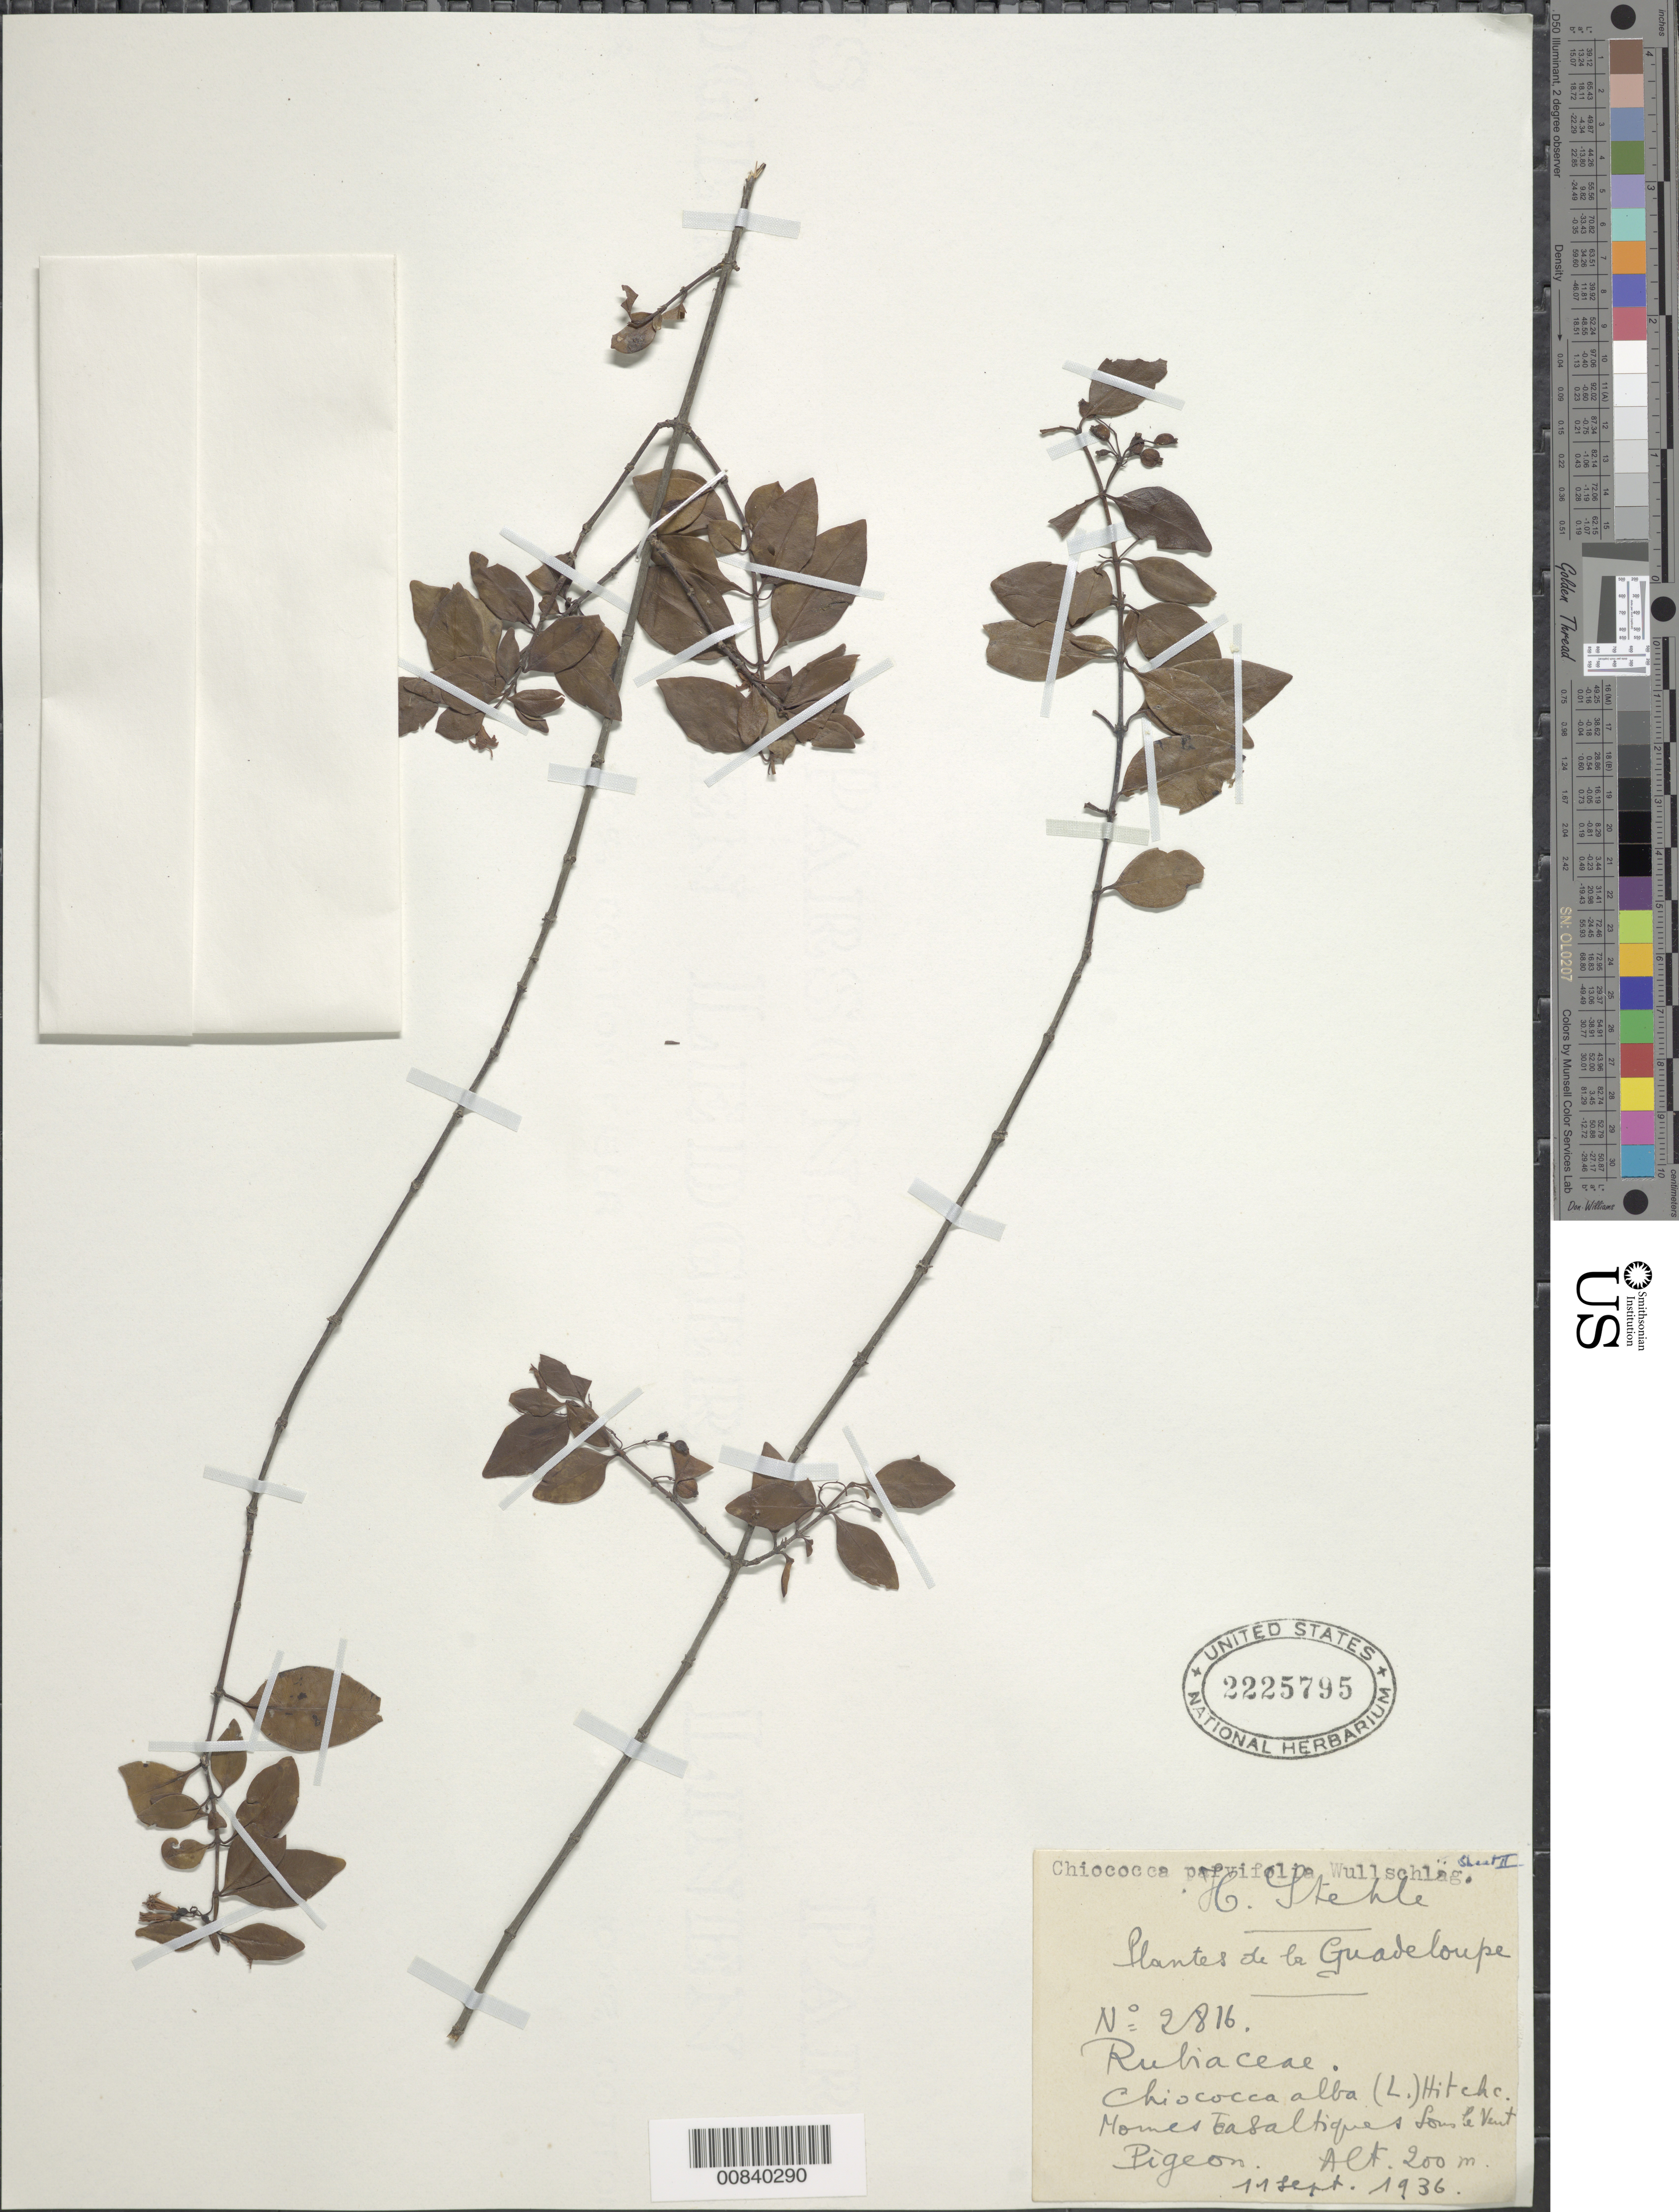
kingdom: Plantae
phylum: Tracheophyta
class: Magnoliopsida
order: Gentianales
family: Rubiaceae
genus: Chiococca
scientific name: Chiococca alba subsp. alba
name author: (L.) Hitchc.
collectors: H. Stehlé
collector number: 2816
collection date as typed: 11 Sep 1936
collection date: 1936-09-11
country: Guadeloupe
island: Basse Terre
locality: Mornes, sous le Vent Pigeon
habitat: Mornes basaltique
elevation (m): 200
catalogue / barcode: US 2225795